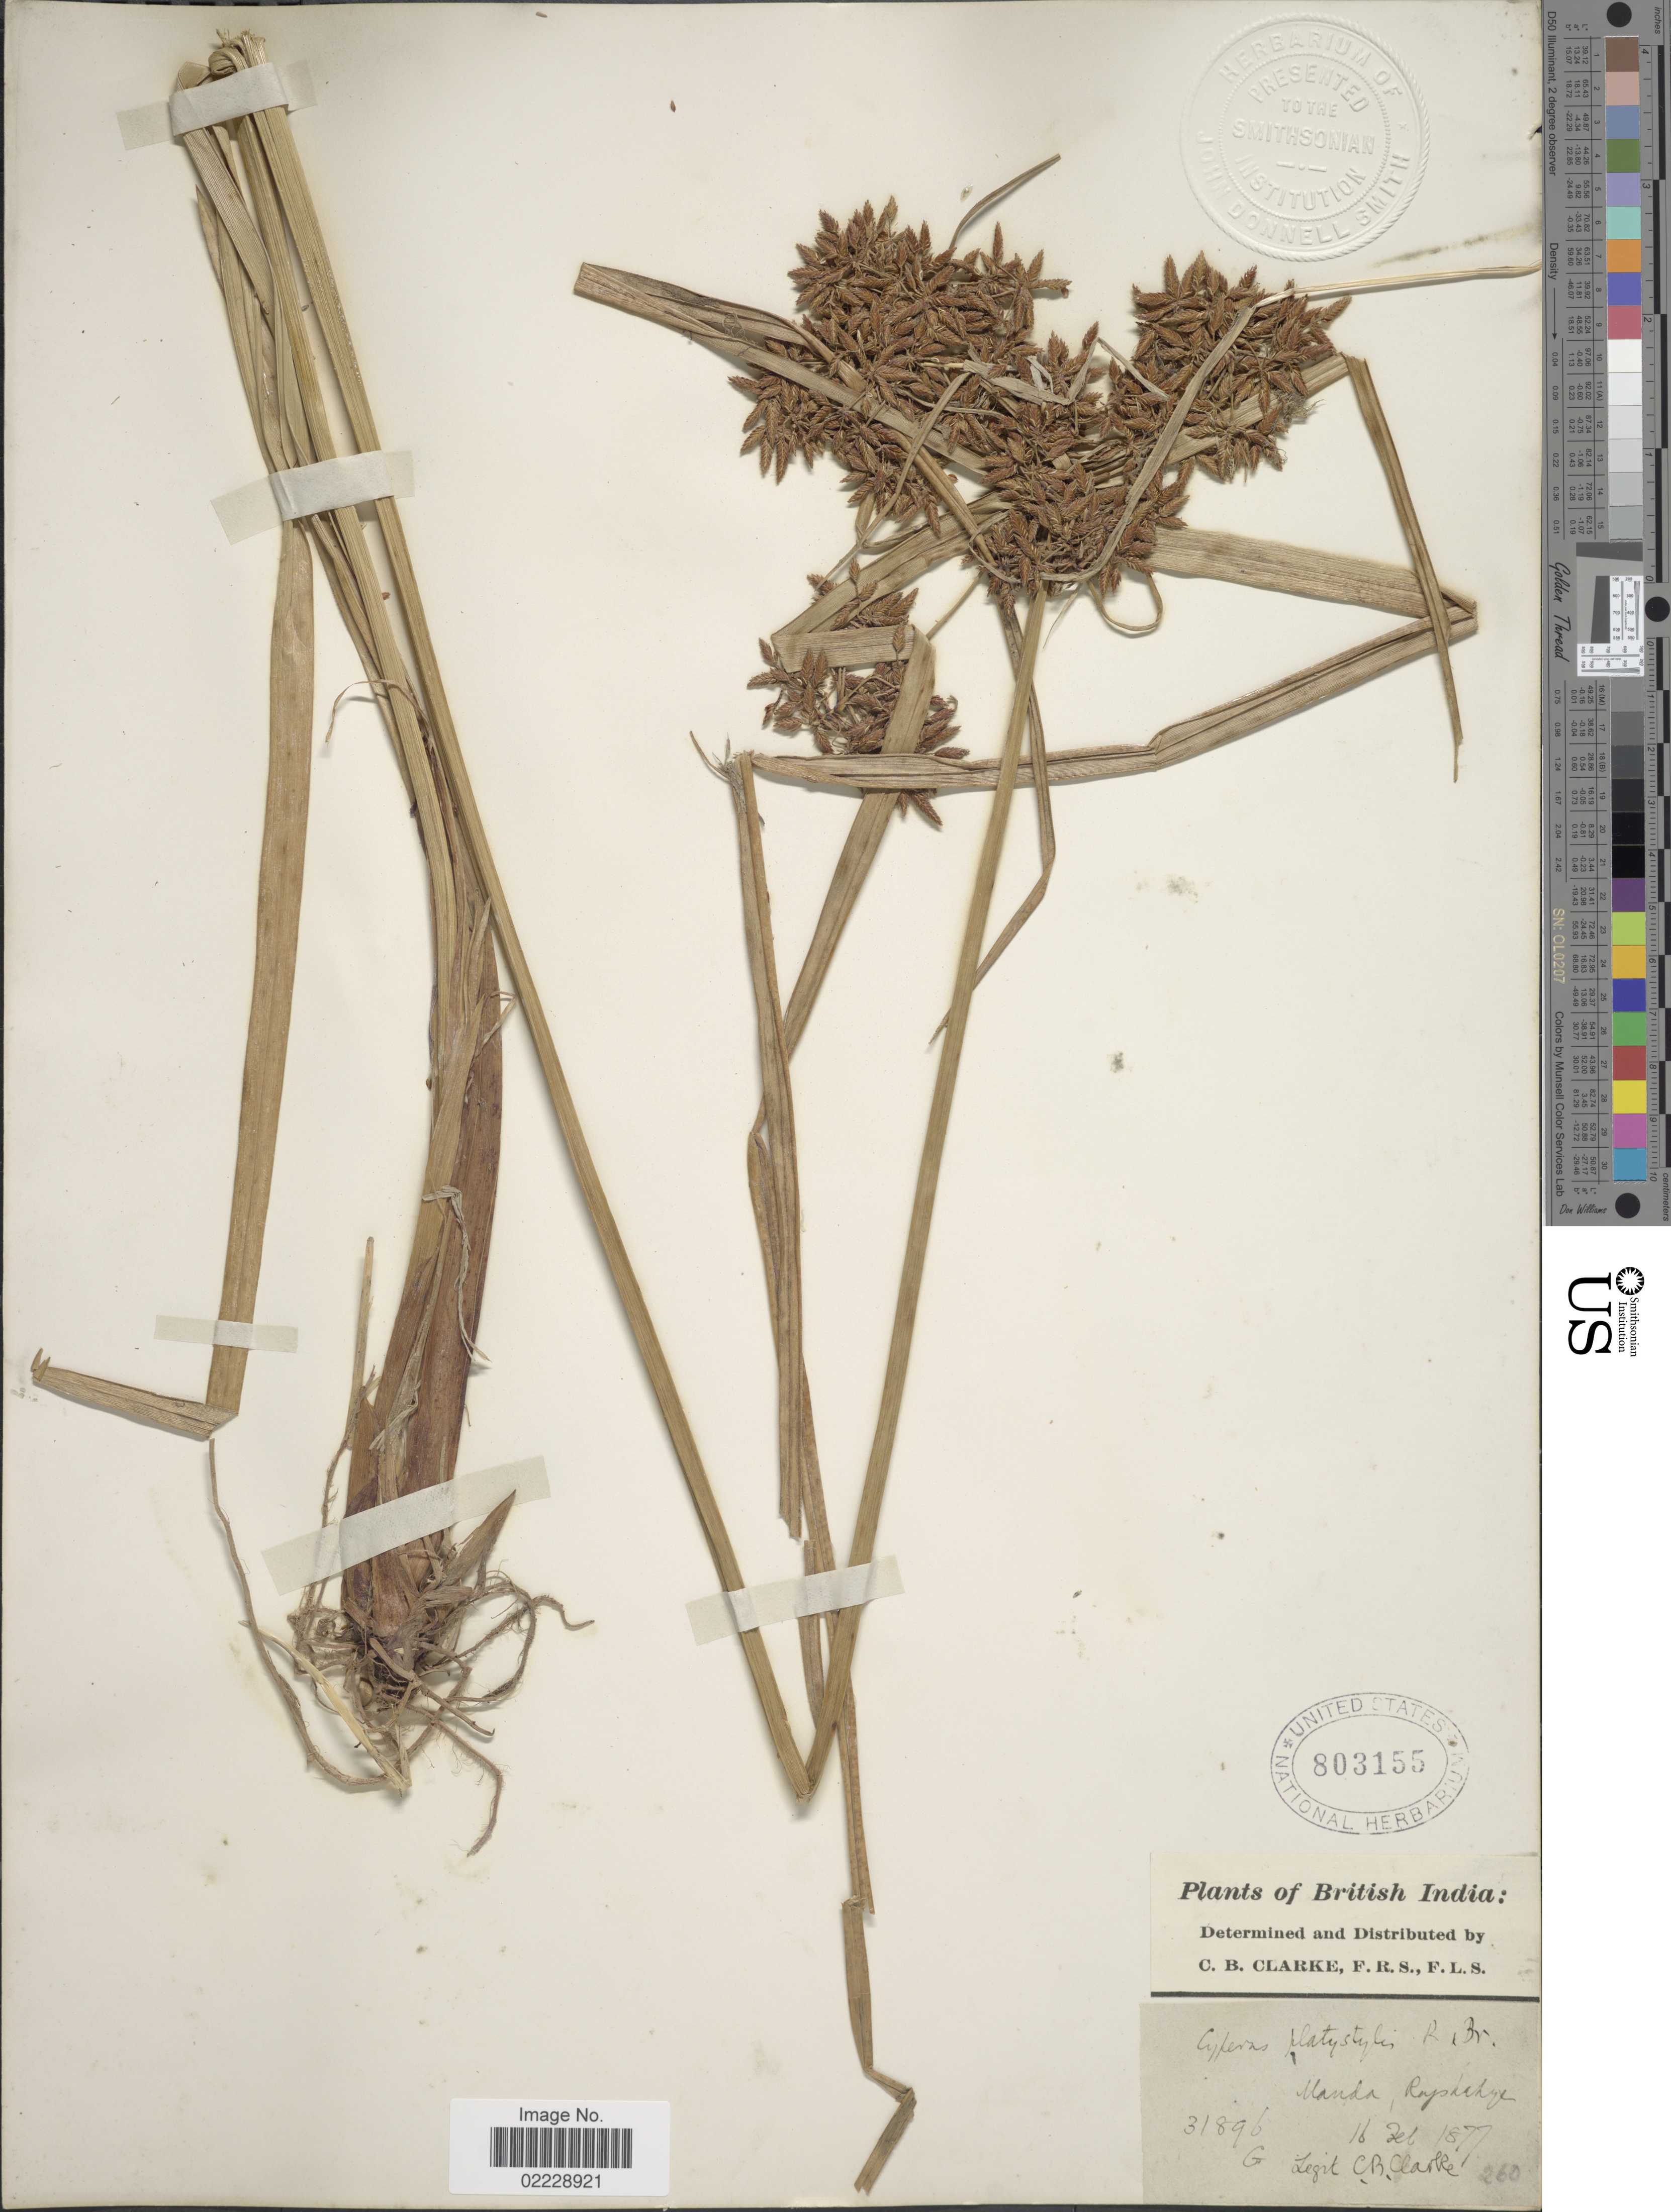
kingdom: Plantae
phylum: Tracheophyta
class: Liliopsida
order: Poales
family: Cyperaceae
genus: Cyperus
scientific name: Cyperus platystylis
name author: R. Br.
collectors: C. B. Clarke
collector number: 31896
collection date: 1877-02-16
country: Bangladesh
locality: British India. Manda, Rajshahi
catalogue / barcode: US 803155